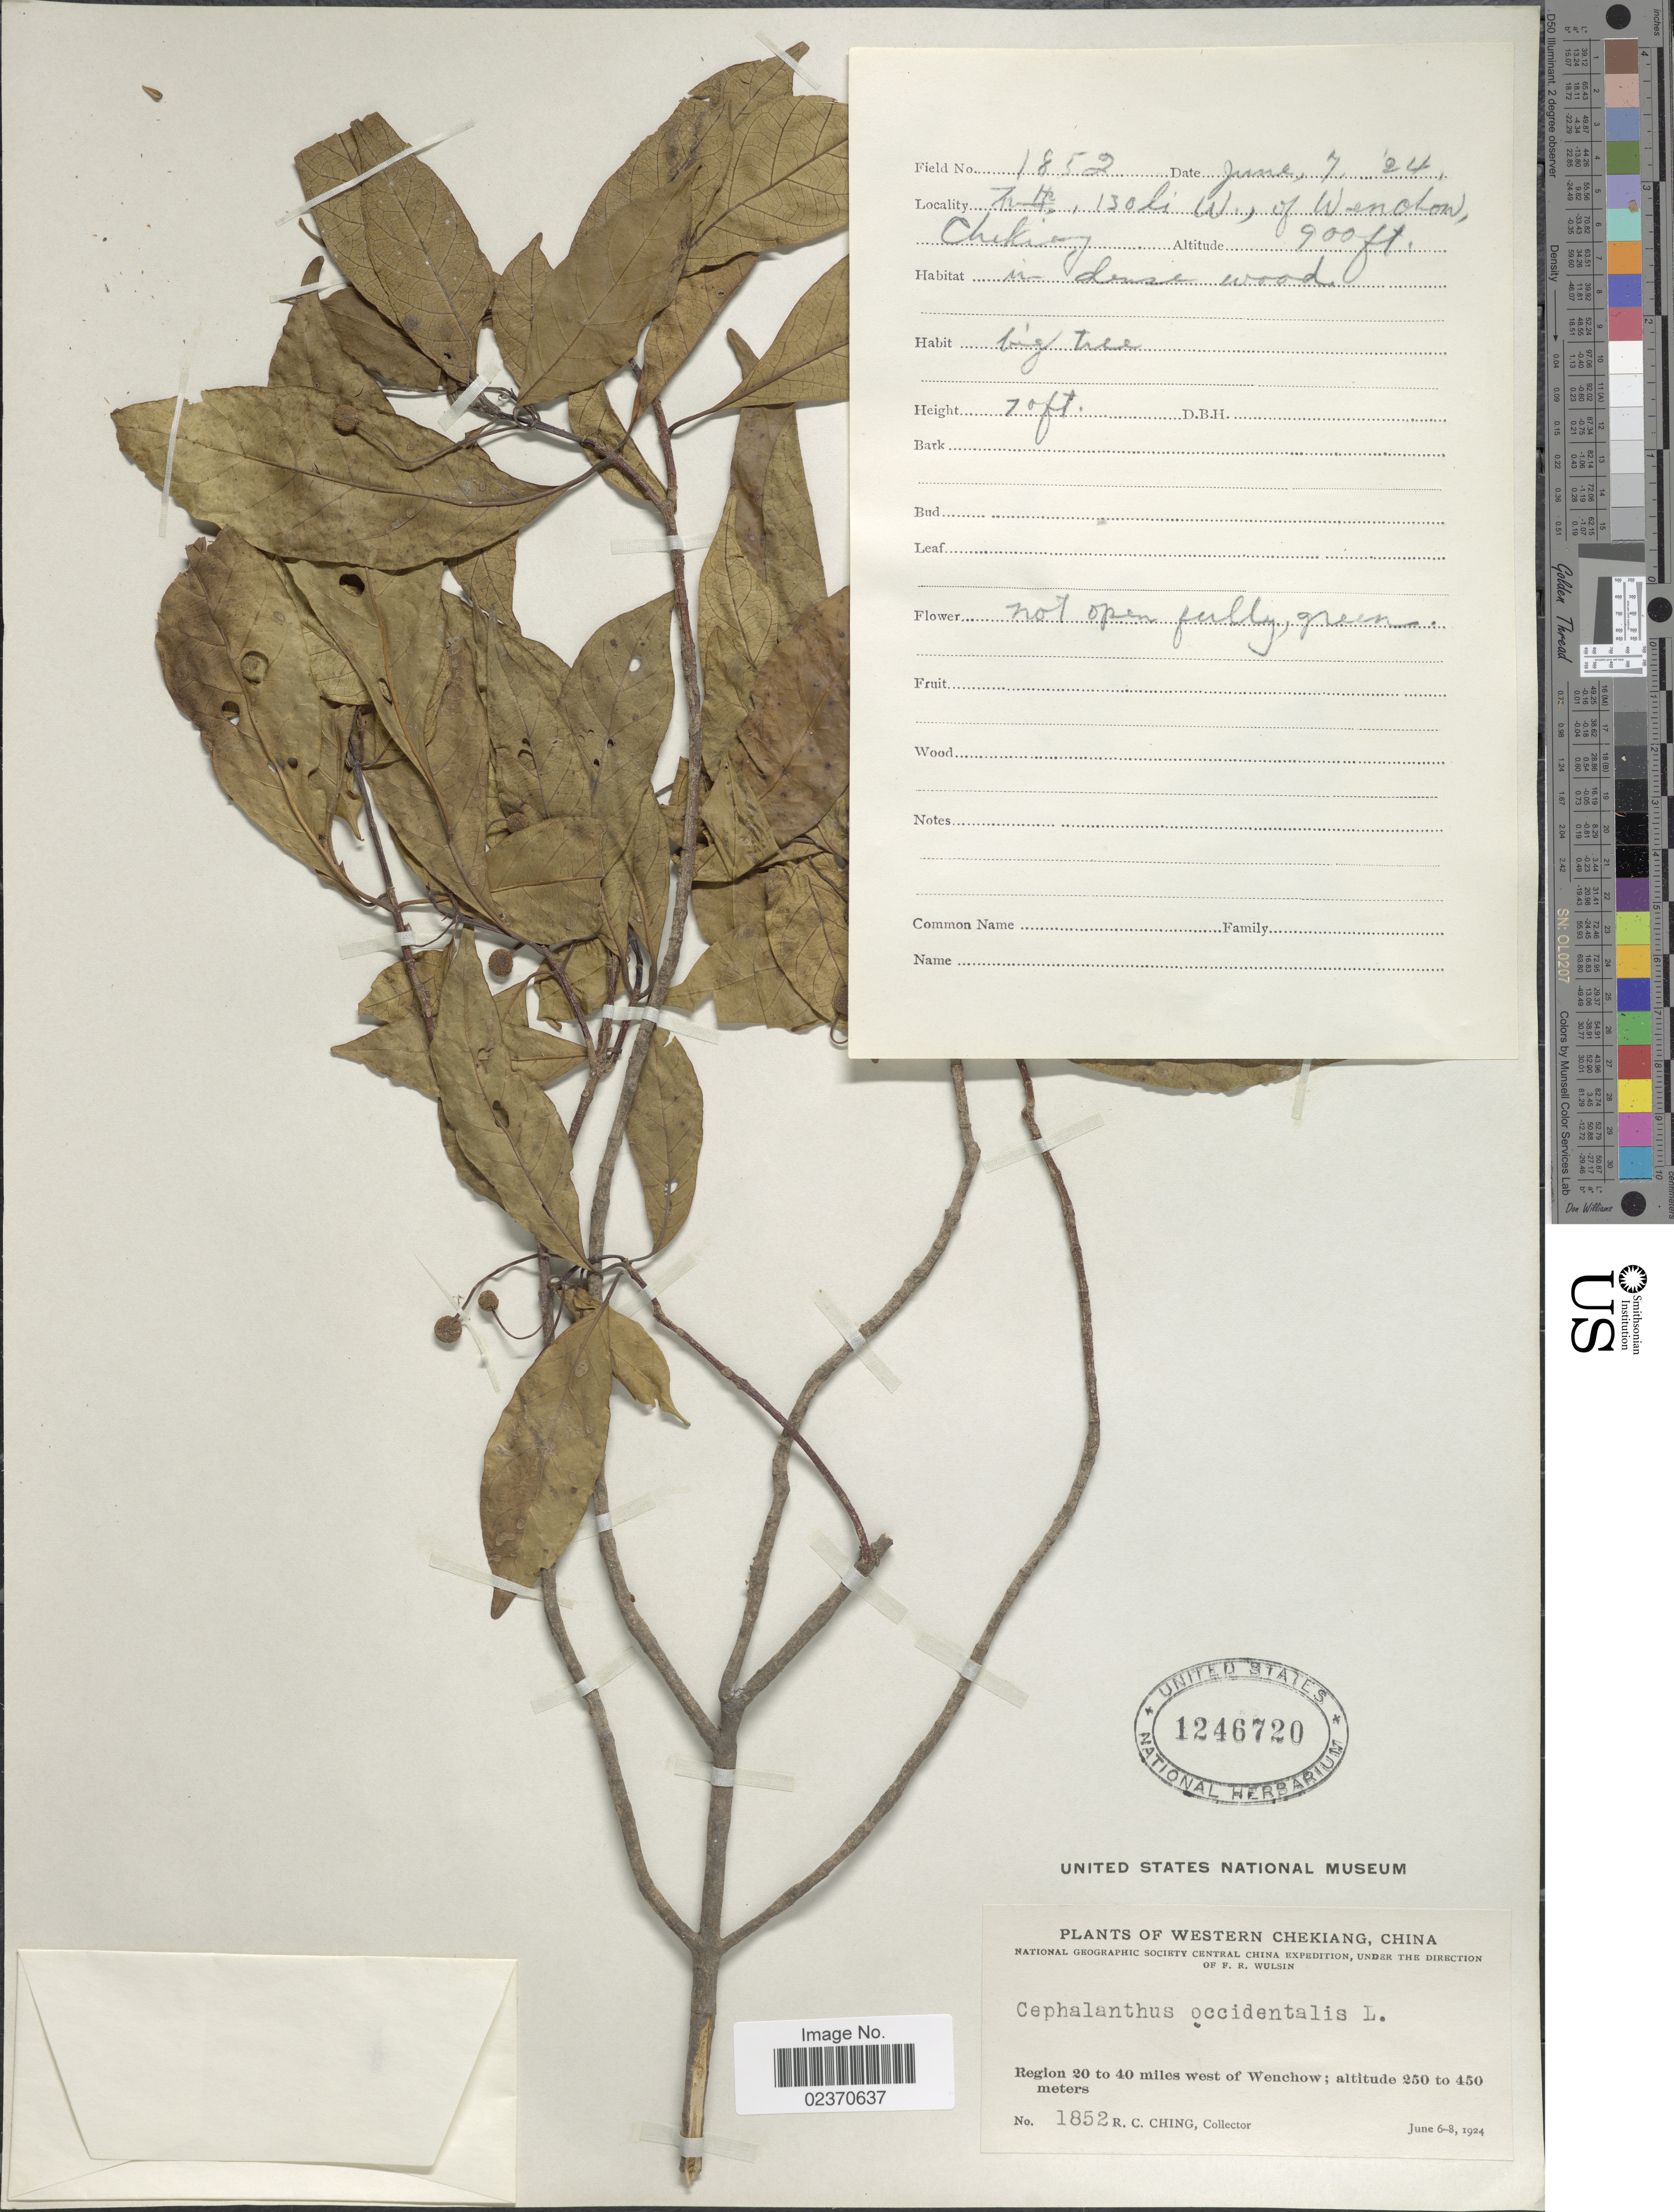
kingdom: Plantae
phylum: Tracheophyta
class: Magnoliopsida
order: Gentianales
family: Rubiaceae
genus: Cephalanthus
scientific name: Cephalanthus occidentalis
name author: L.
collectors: R. C. Ching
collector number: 1852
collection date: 1924-06-07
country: China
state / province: Zhejiang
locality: Western Chekiang, China, Region 20 to 40 miles west of Wenchow, 130 km. W. of Wenchow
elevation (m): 274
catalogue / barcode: US 1246720